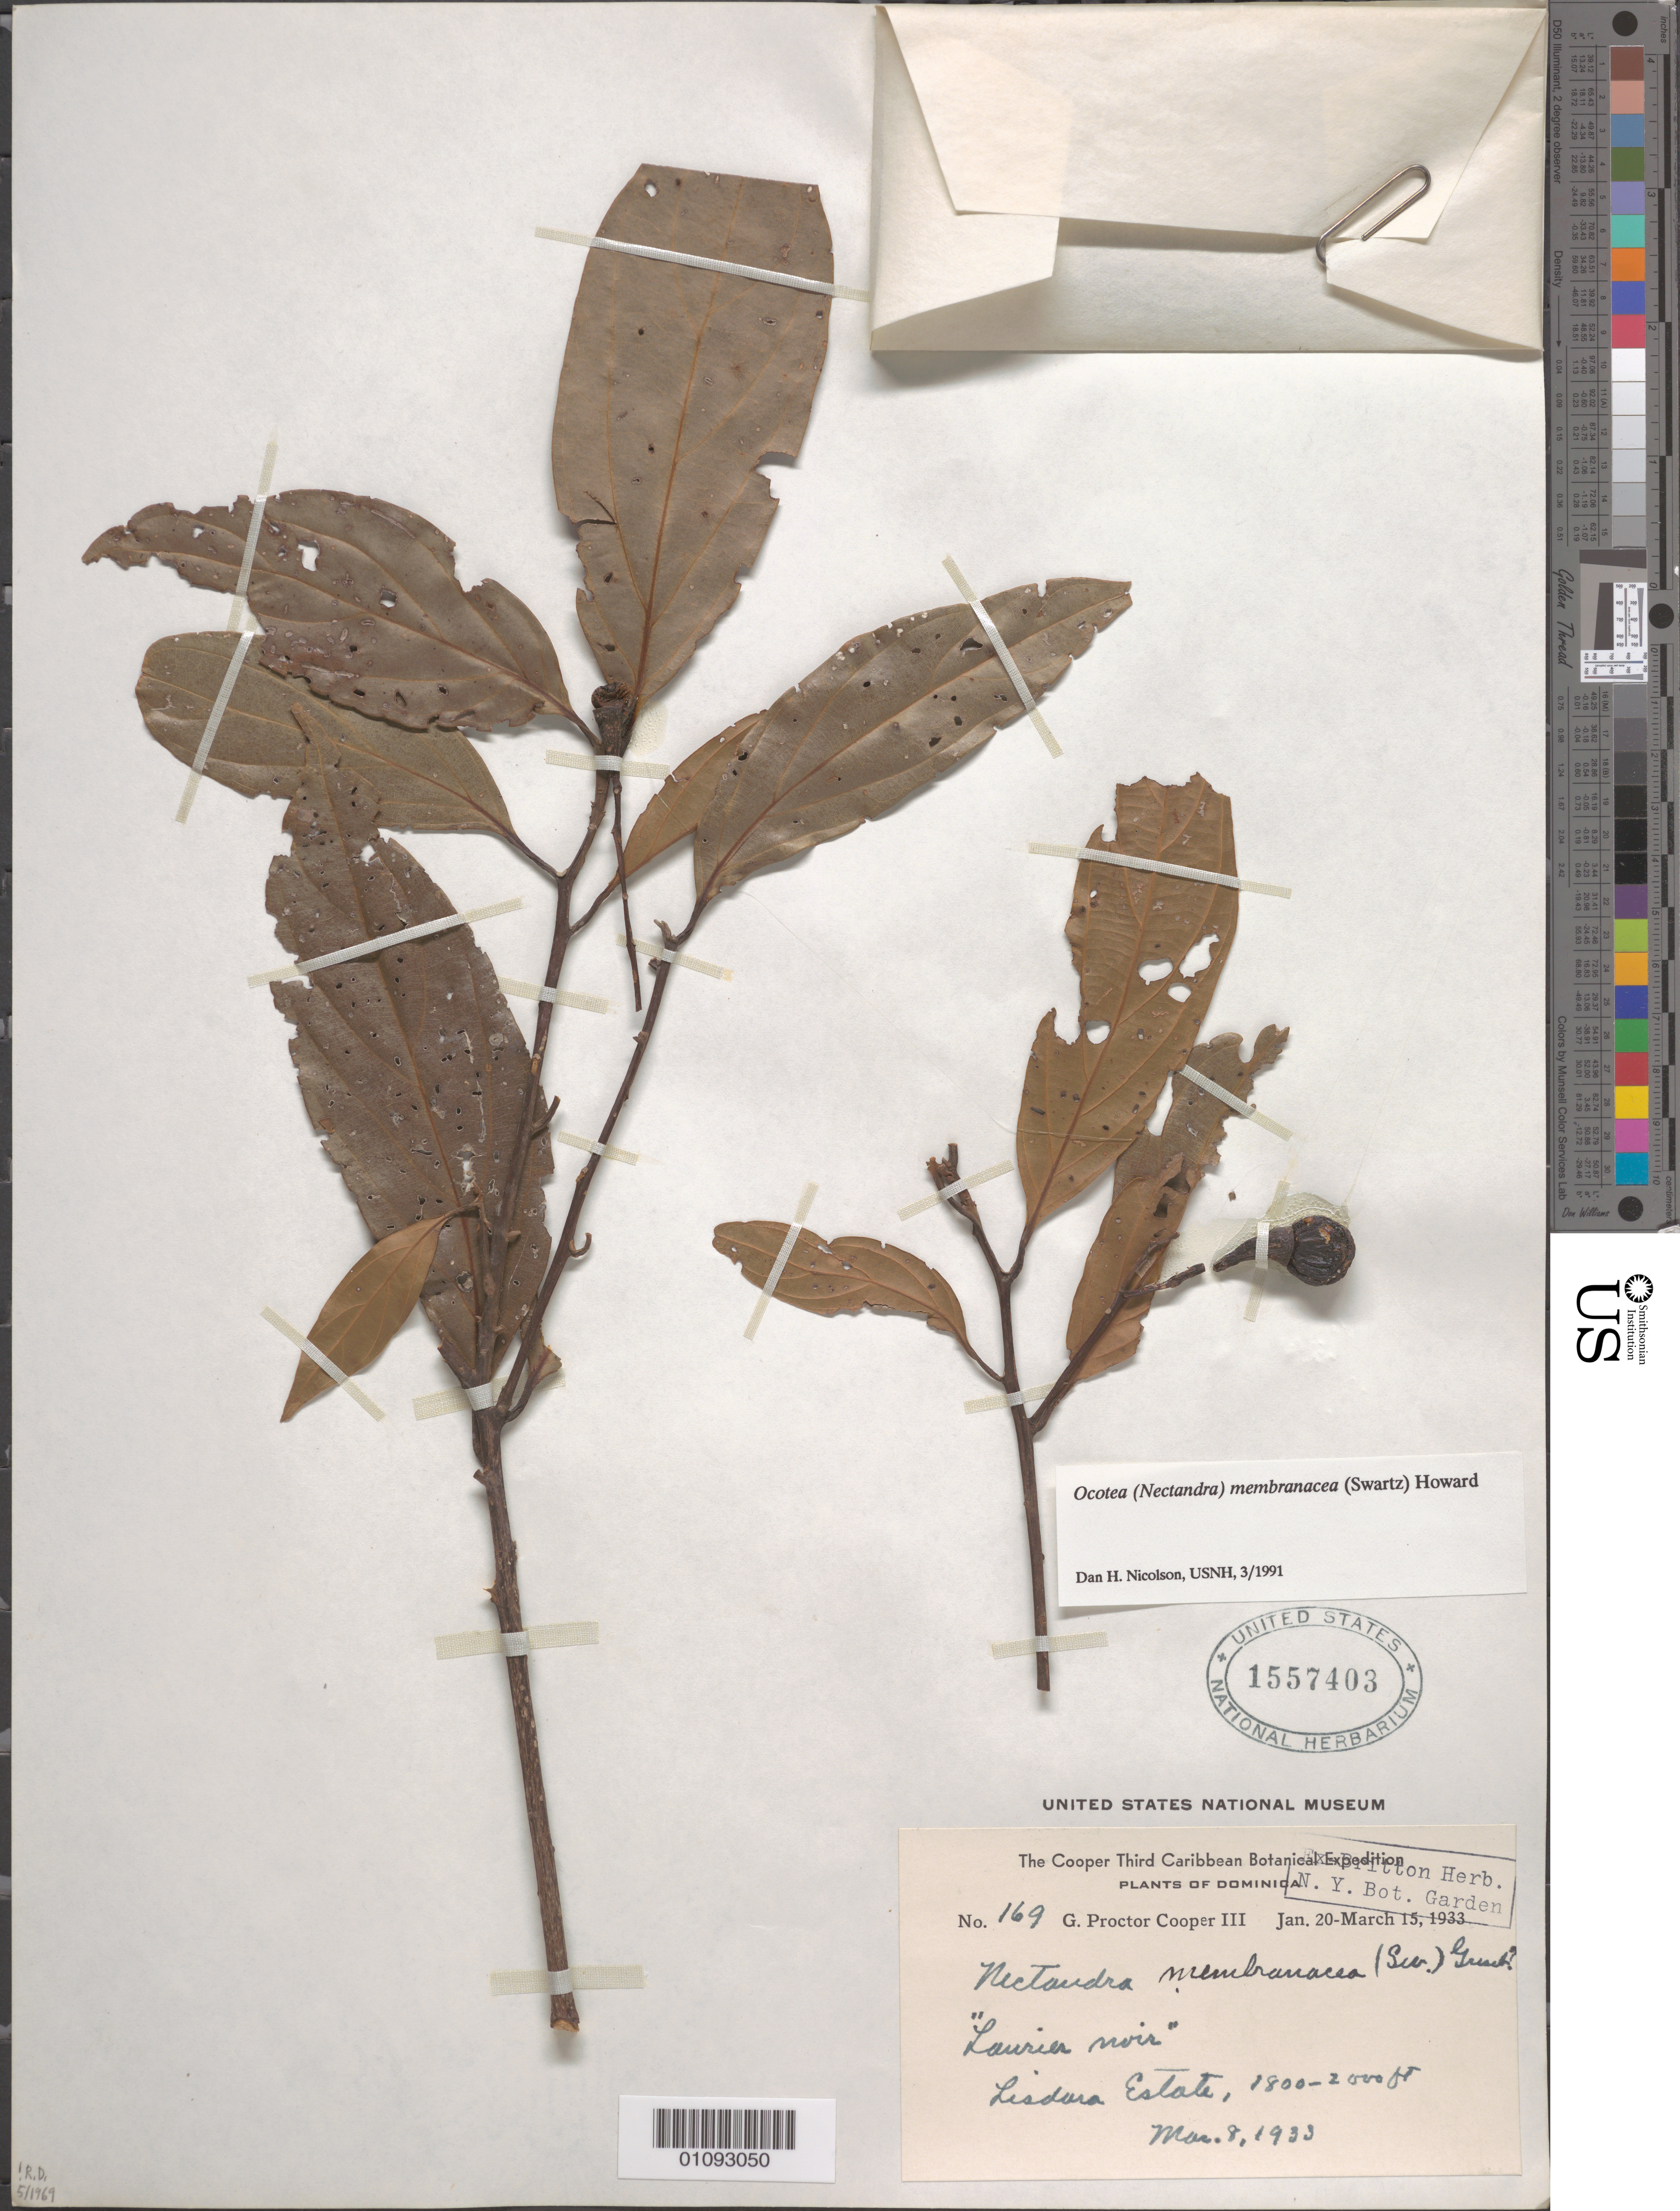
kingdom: Plantae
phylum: Tracheophyta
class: Magnoliopsida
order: Laurales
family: Lauraceae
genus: Nectandra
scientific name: Nectandra membranacea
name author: (Sw.) Griseb.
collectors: G. Cooper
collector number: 169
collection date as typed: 20 Jan 1933 to 15 Mar 1933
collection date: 1933-01-20/1933-03-15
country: Dominica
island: Dominica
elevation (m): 549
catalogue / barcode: US 1557403